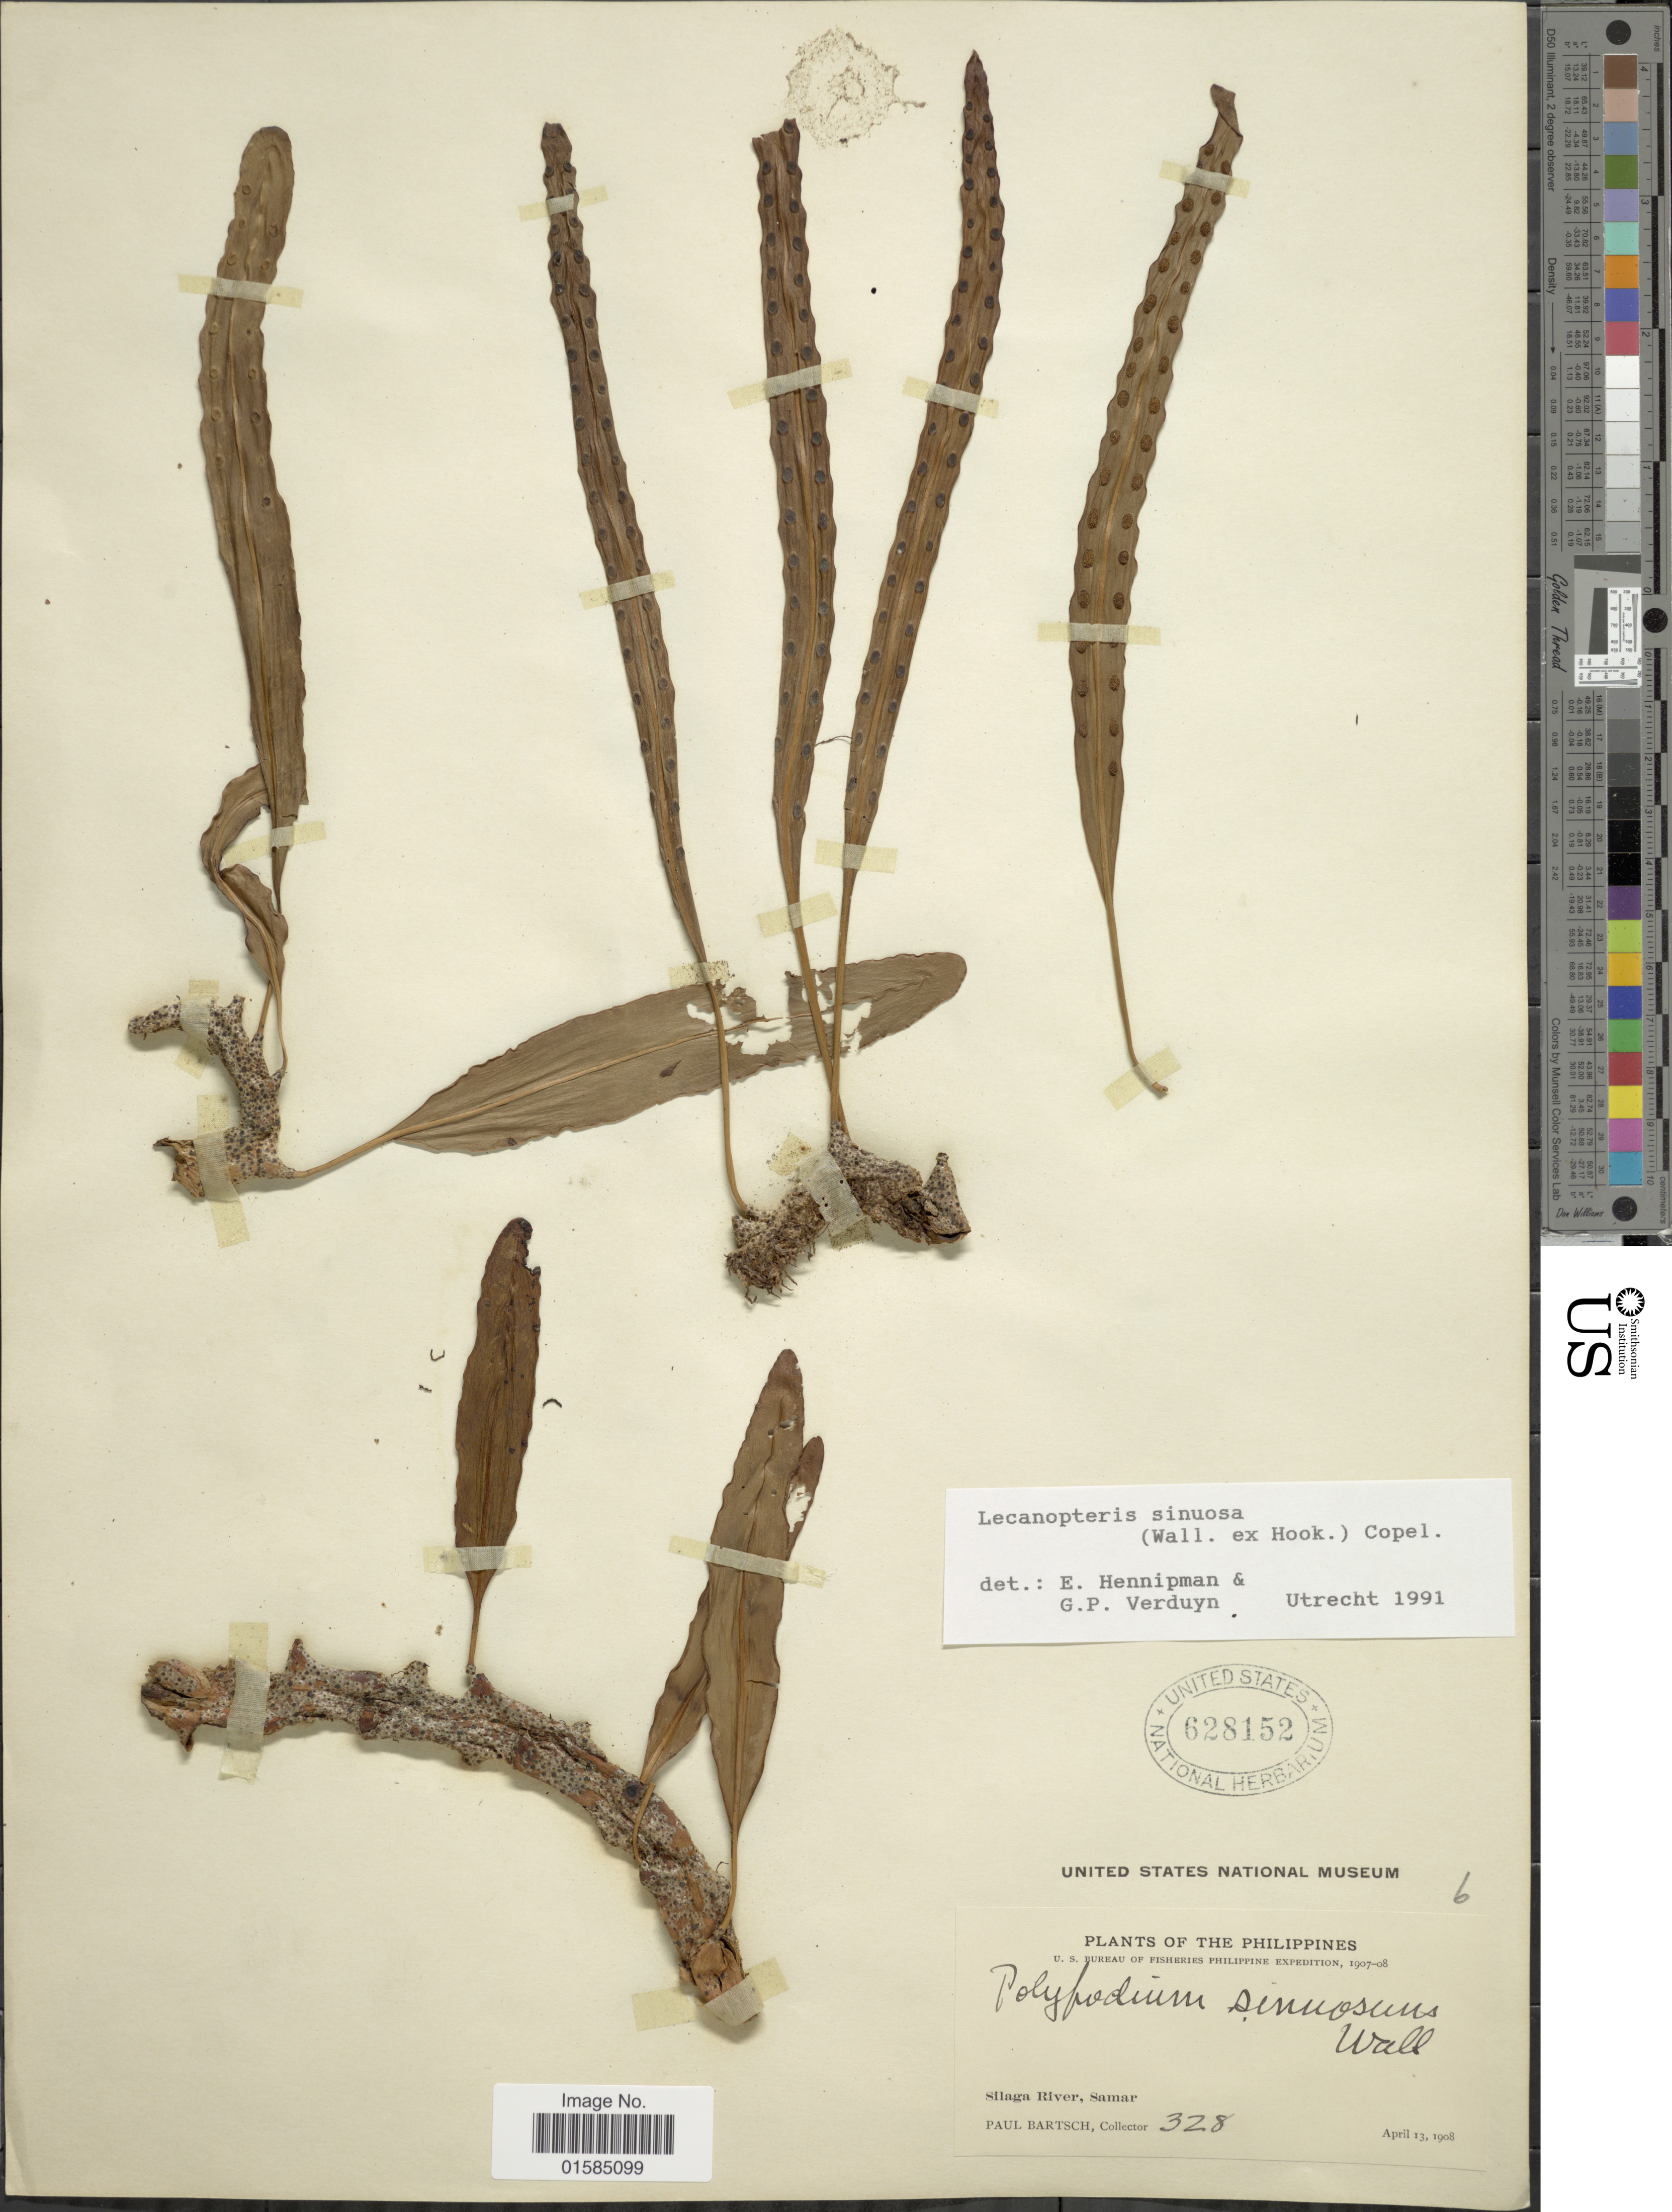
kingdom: Plantae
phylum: Tracheophyta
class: Polypodiopsida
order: Polypodiales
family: Polypodiaceae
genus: Lecanopteris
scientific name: Lecanopteris sinuosa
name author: (Wall. ex Hook.) Copel.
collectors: P. Bartsch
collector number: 328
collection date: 1908-04-13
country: Philippines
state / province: Eastern Visayas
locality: The Philippines, Silaga River, Samar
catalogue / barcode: US 628152